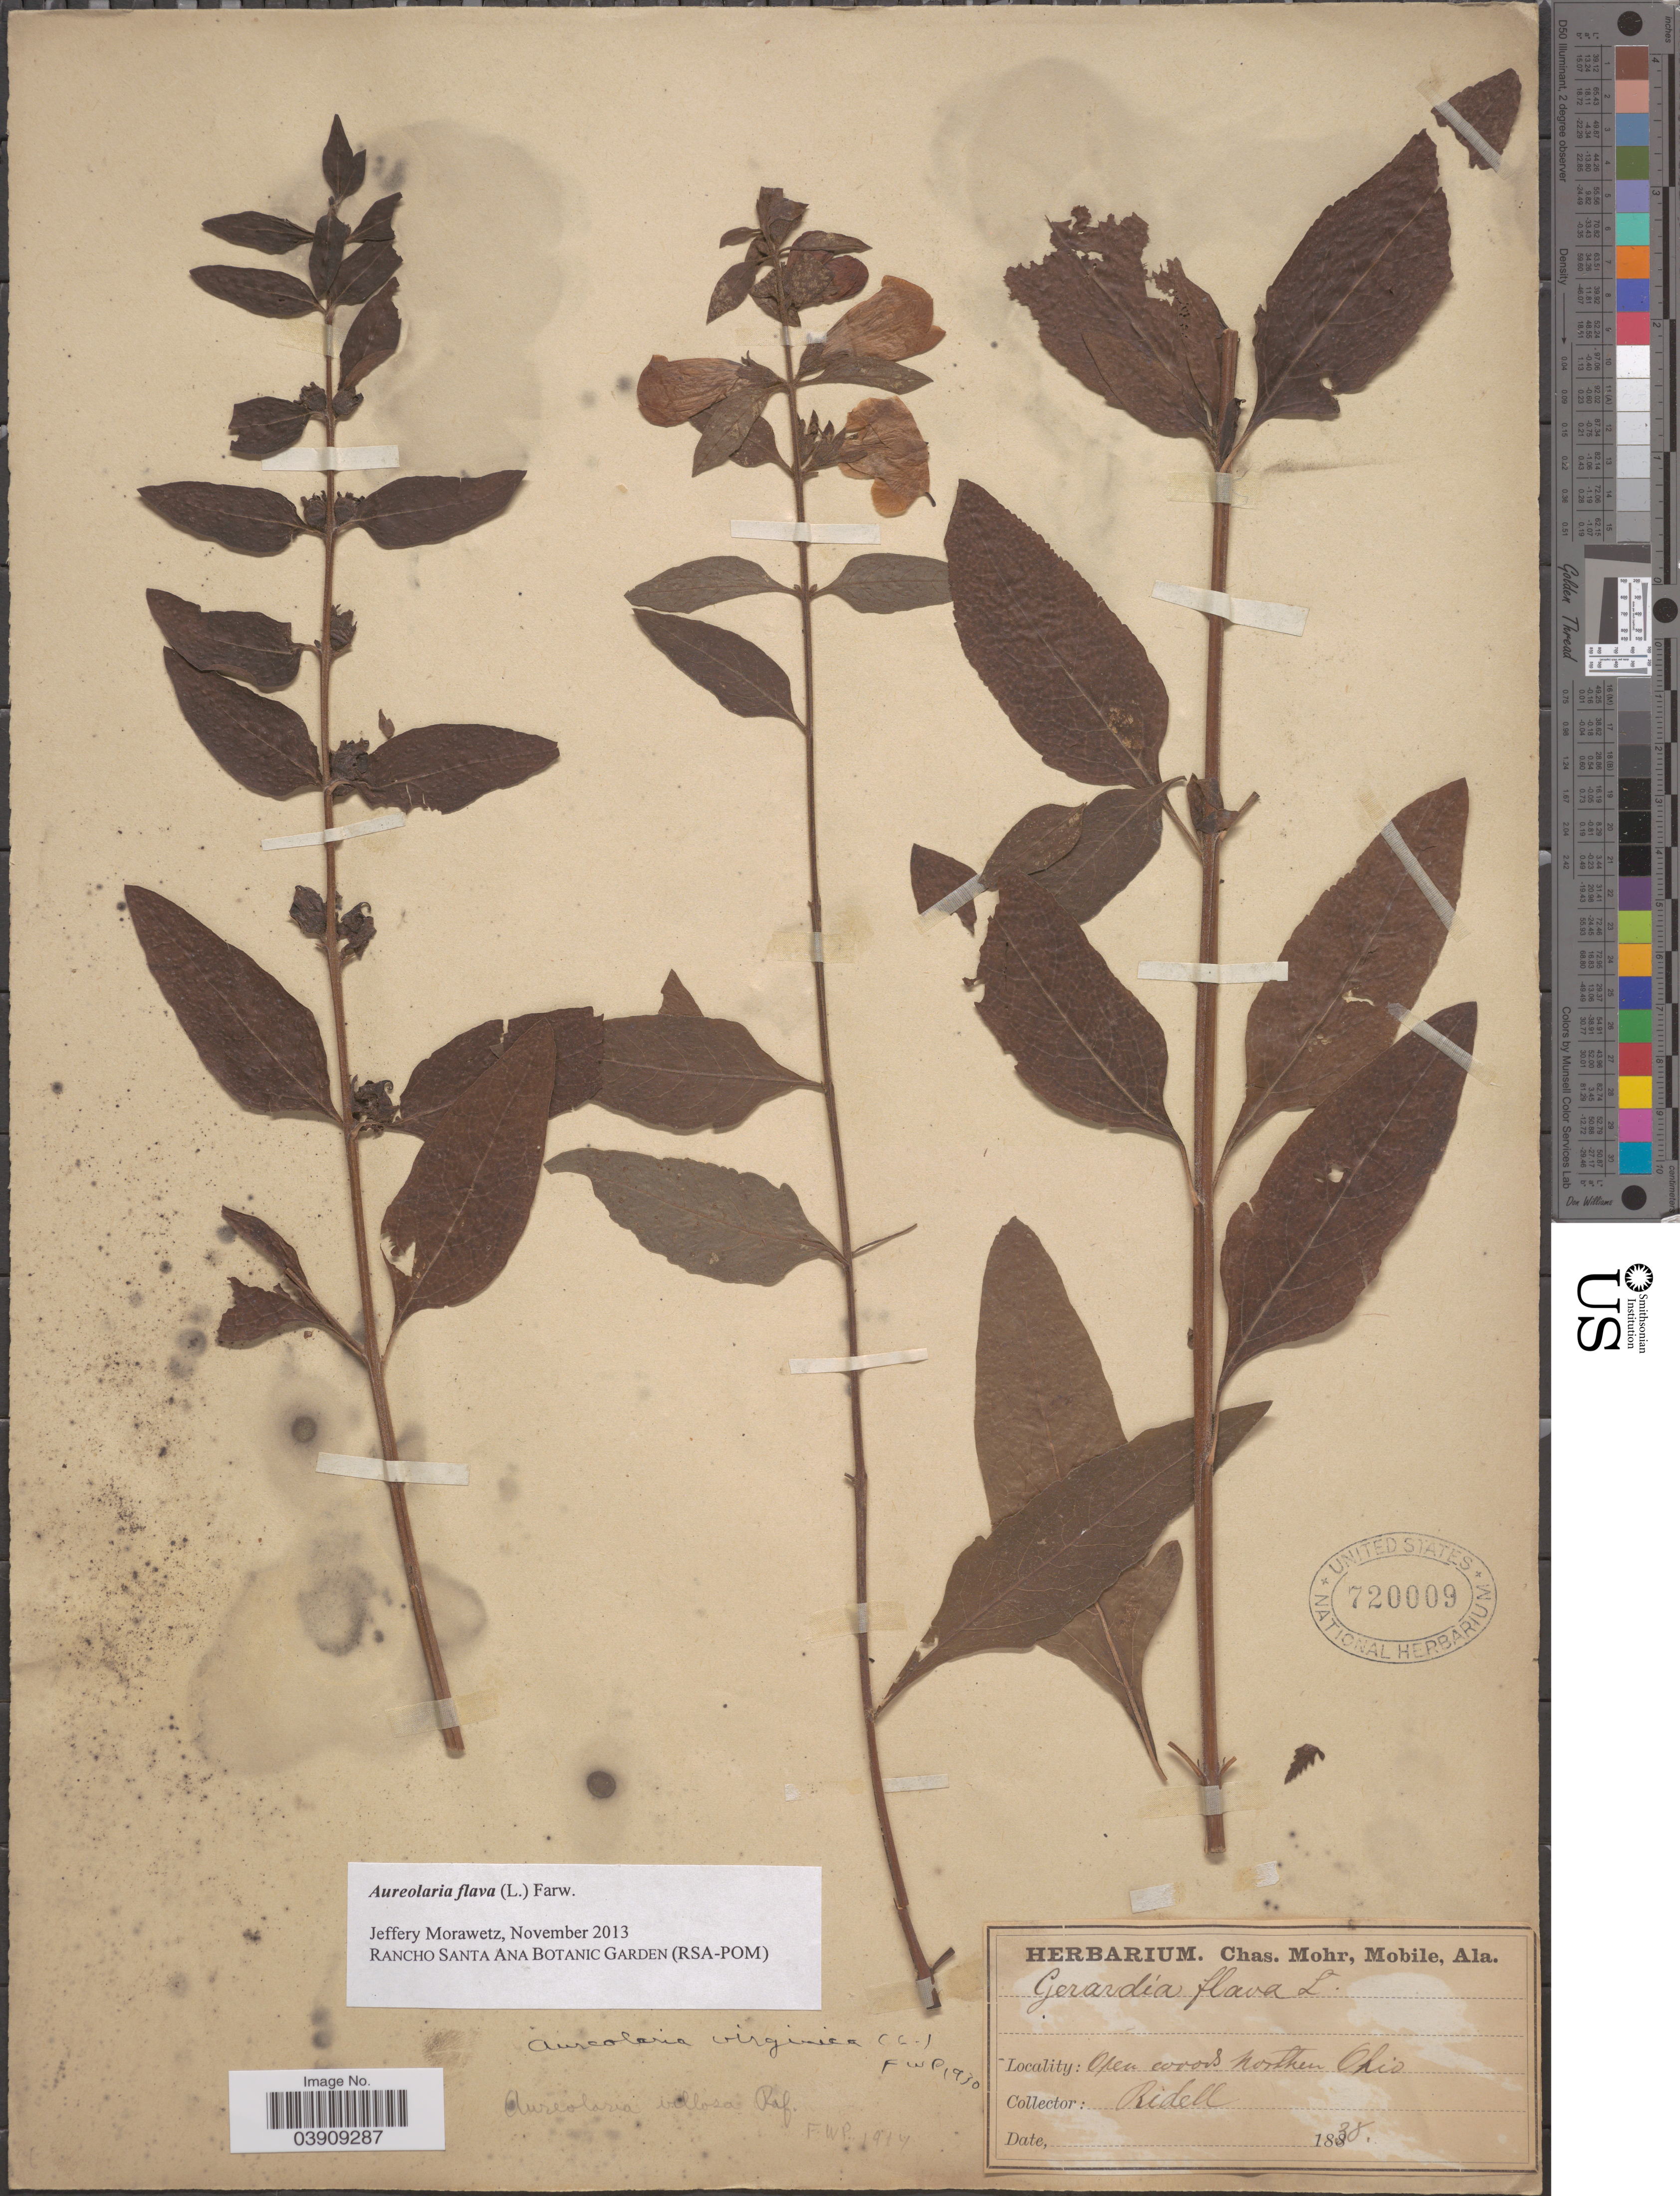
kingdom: Plantae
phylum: Tracheophyta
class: Magnoliopsida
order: Lamiales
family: Orobanchaceae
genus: Aureolaria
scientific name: Aureolaria flava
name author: (L.) Farw.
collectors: -. Ridell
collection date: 1838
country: United States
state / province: Ohio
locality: Open woods Northern Ohio.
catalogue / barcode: US 720009